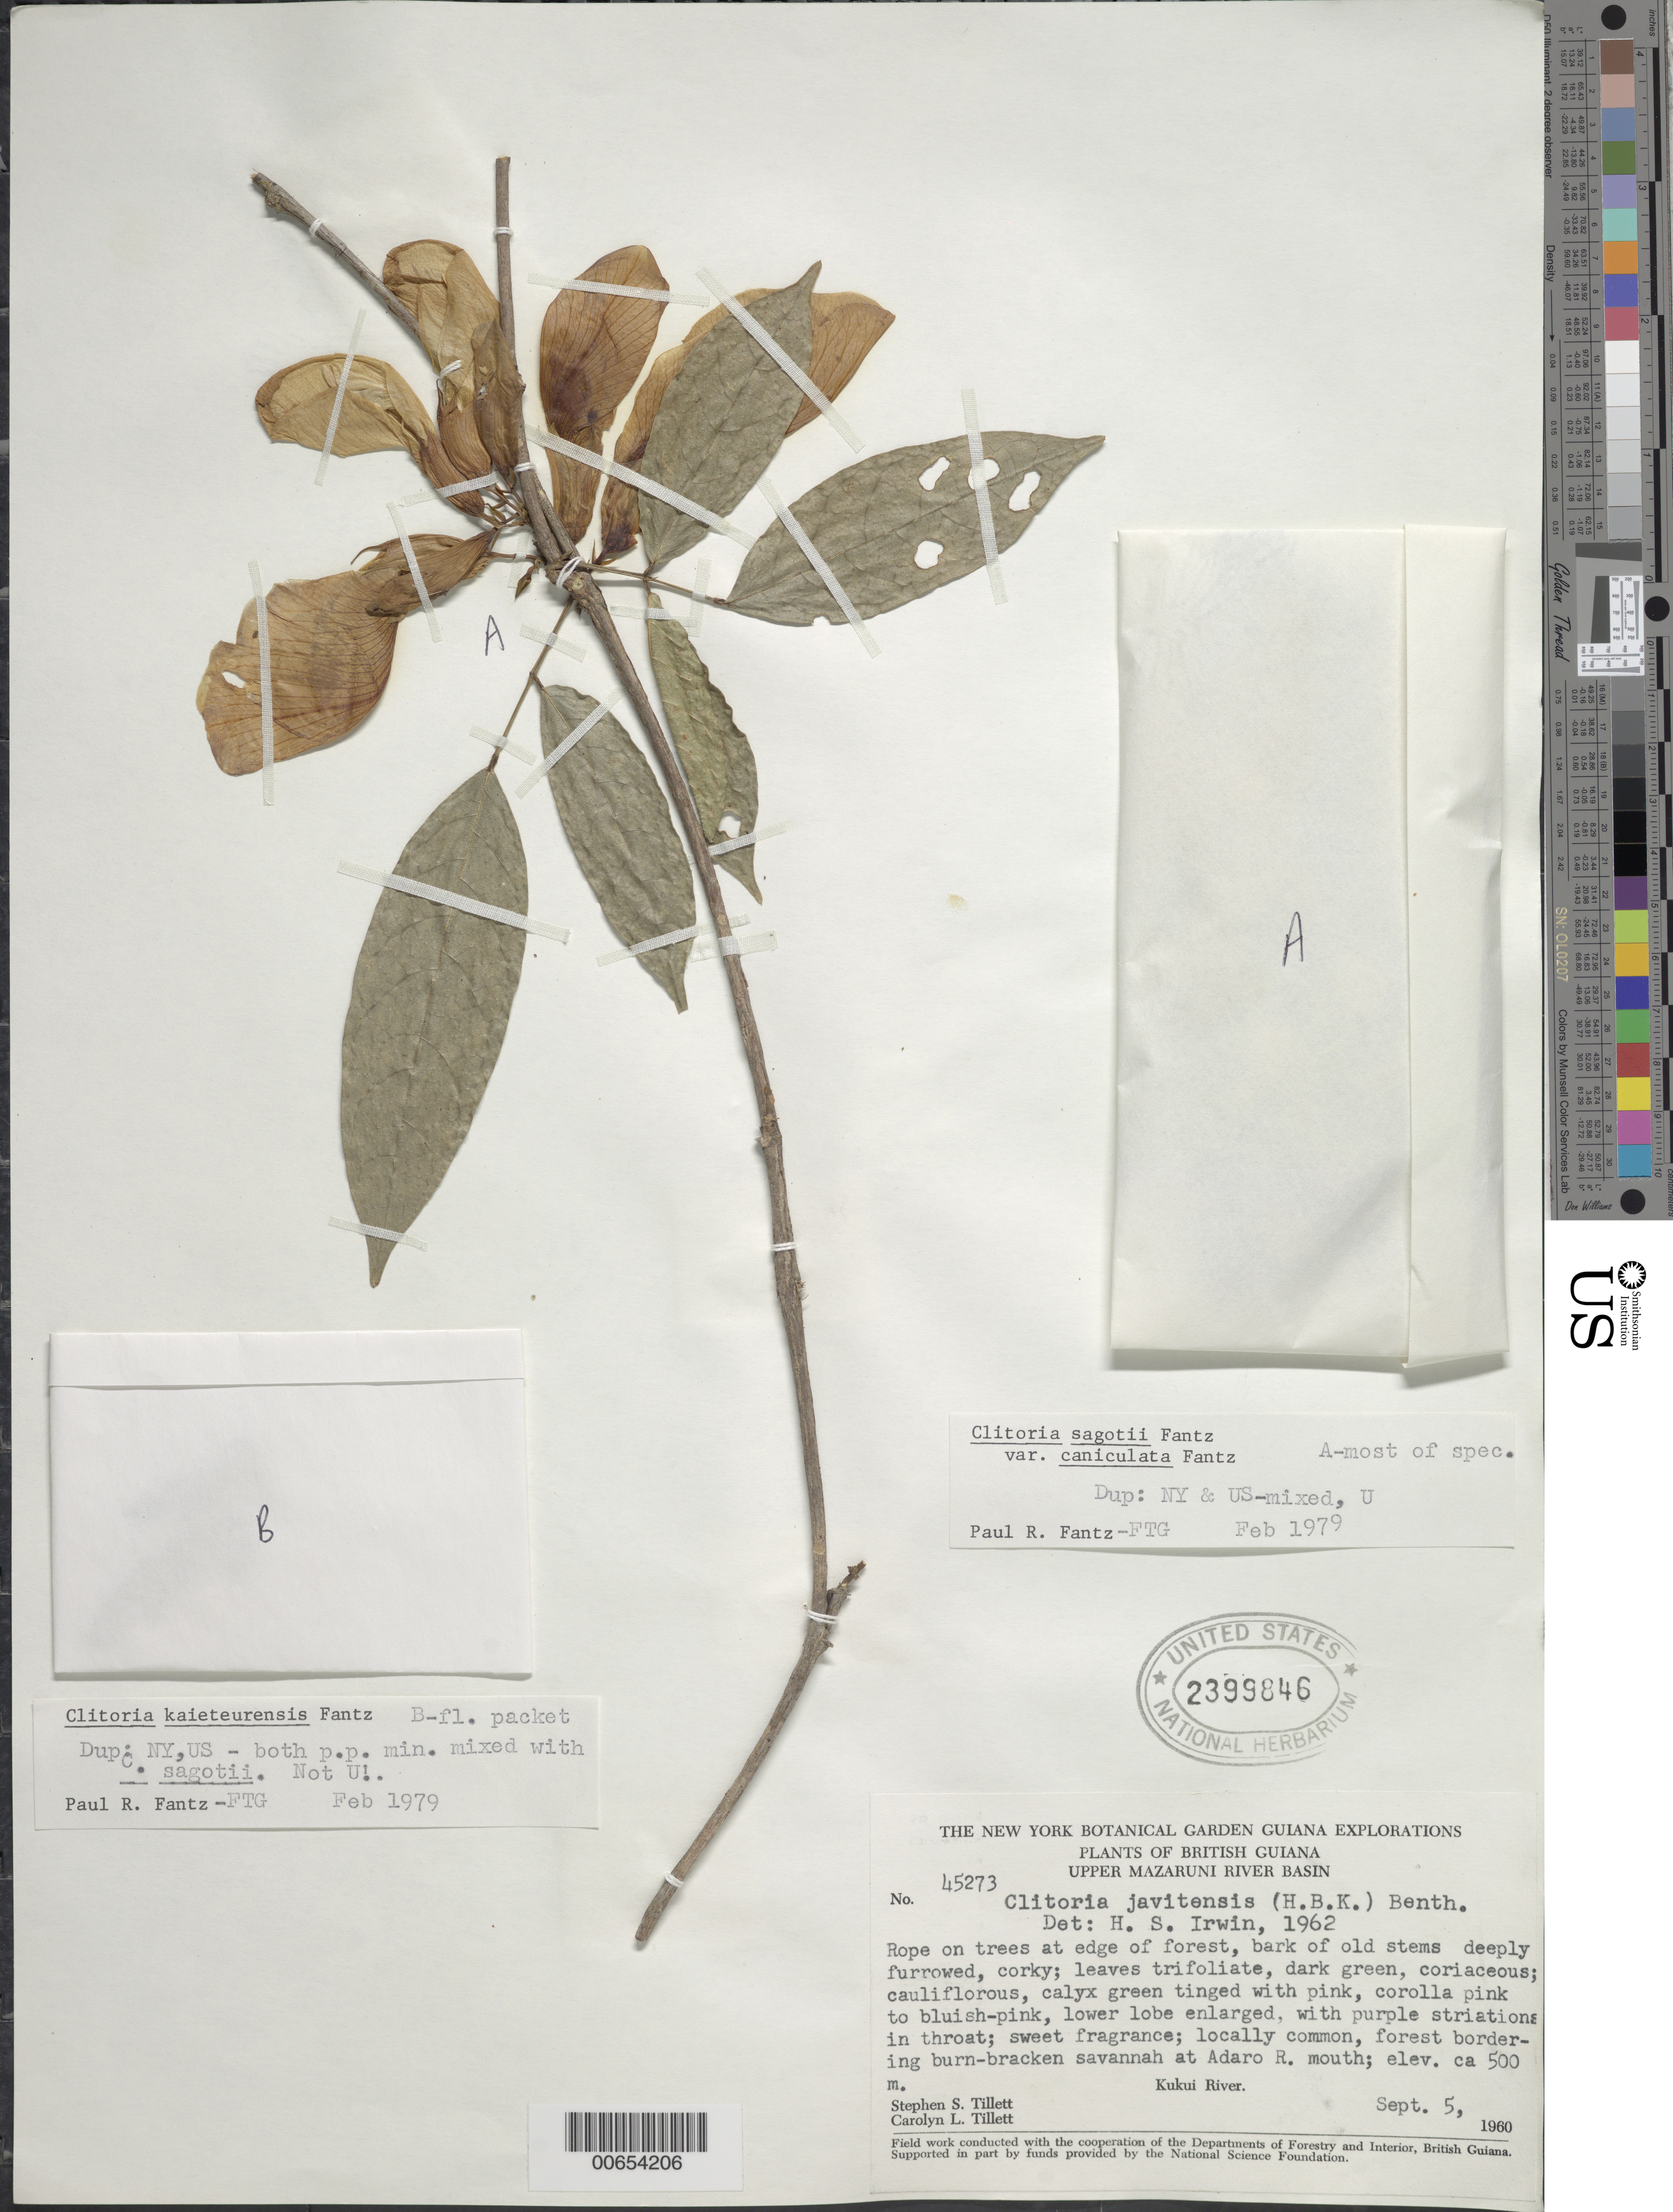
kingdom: Plantae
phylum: Tracheophyta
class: Magnoliopsida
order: Fabales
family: Fabaceae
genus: Clitoria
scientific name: Clitoria sagotii var. canaliculata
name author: Fantz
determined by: Fantz, P. R., (FLAS), University of Florida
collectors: S. S. Tillett, C. L. Tillett & R. Boyan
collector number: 45273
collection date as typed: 5-Sep-60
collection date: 1960-09-05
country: Guyana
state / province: Cuyuni-Mazaruni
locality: Adaro R. mouth, edge of Kukui R., upper Mazaruni R. basin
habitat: Edge of forest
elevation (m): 500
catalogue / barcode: US 2399846